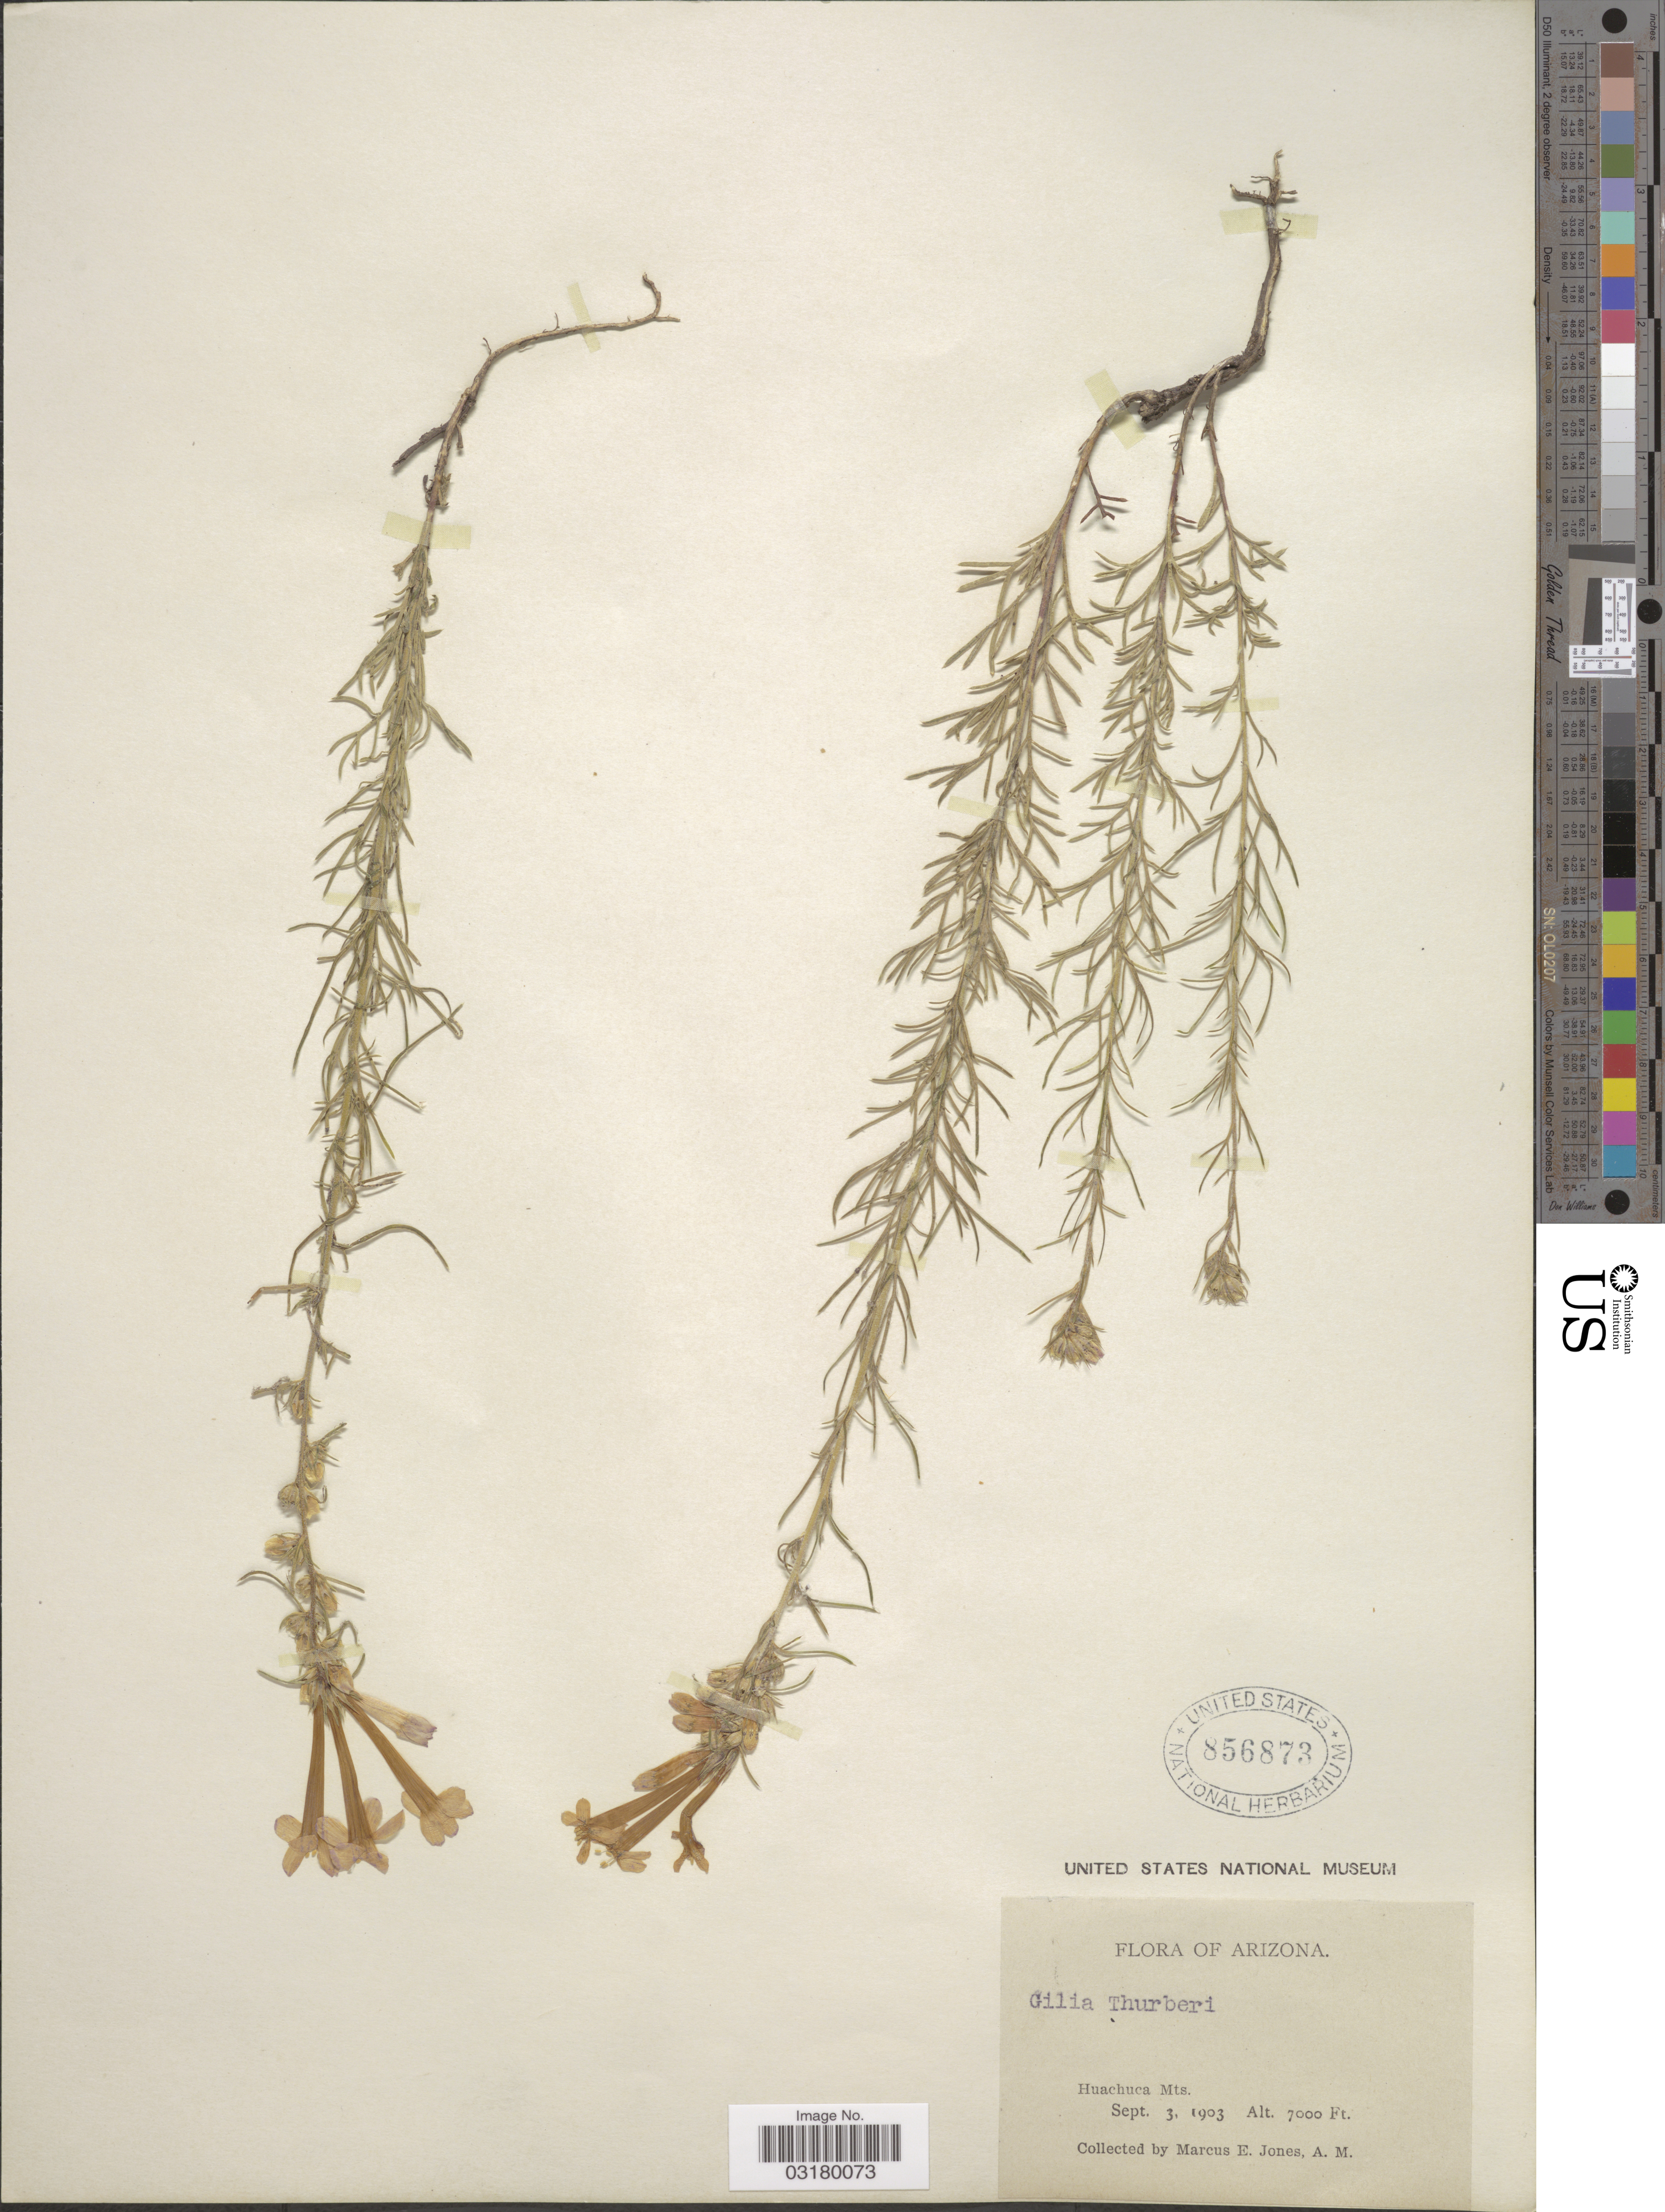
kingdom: Plantae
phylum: Tracheophyta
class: Magnoliopsida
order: Ericales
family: Polemoniaceae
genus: Ipomopsis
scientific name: Ipomopsis thurberi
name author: (A. Gray) V.E. Grant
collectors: M. E. Jones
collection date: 1903-09-03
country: United States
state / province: Arizona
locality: Huachuca Mts.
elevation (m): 2134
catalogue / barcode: US 856873